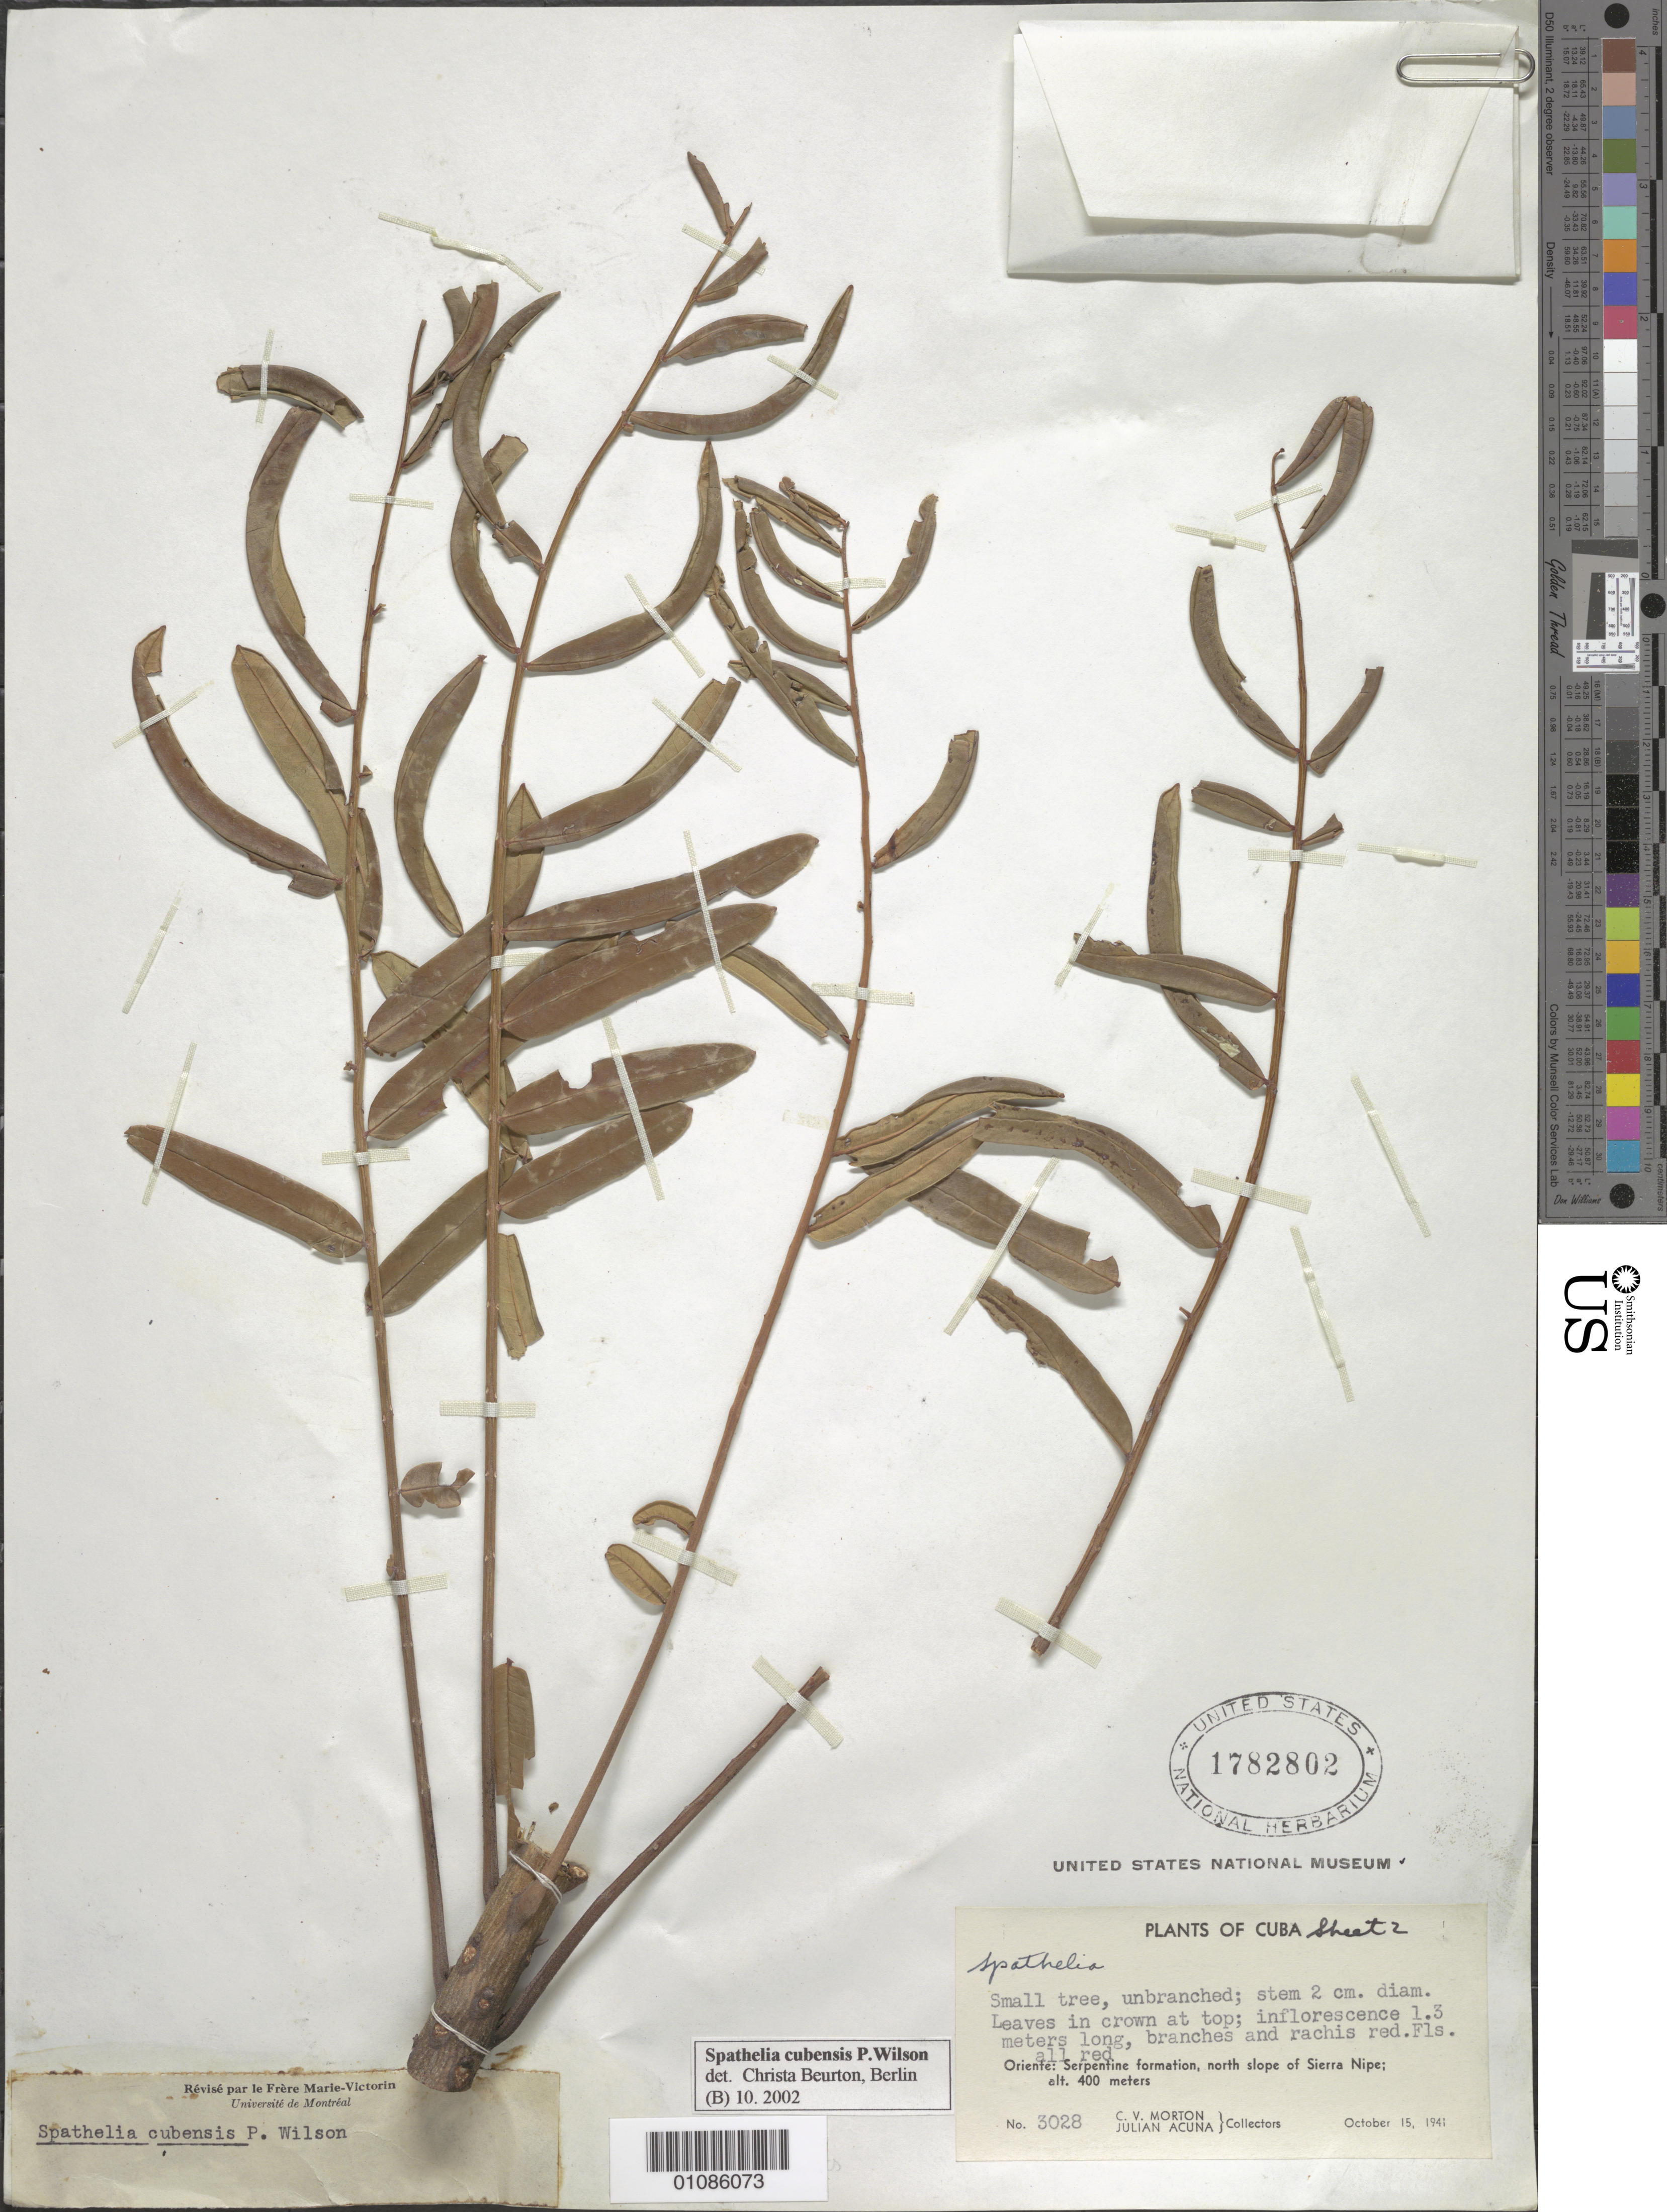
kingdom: Plantae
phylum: Tracheophyta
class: Magnoliopsida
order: Sapindales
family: Rutaceae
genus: Spathelia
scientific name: Spathelia cubensis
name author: P. Wilson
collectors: C. V. Morton & J. Acuña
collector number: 3028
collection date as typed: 15 Oct 1941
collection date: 1941-10-15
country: Cuba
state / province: Holguín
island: Cuba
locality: Serpentine formation, N slope of Sierra Nipe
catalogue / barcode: US 1782802